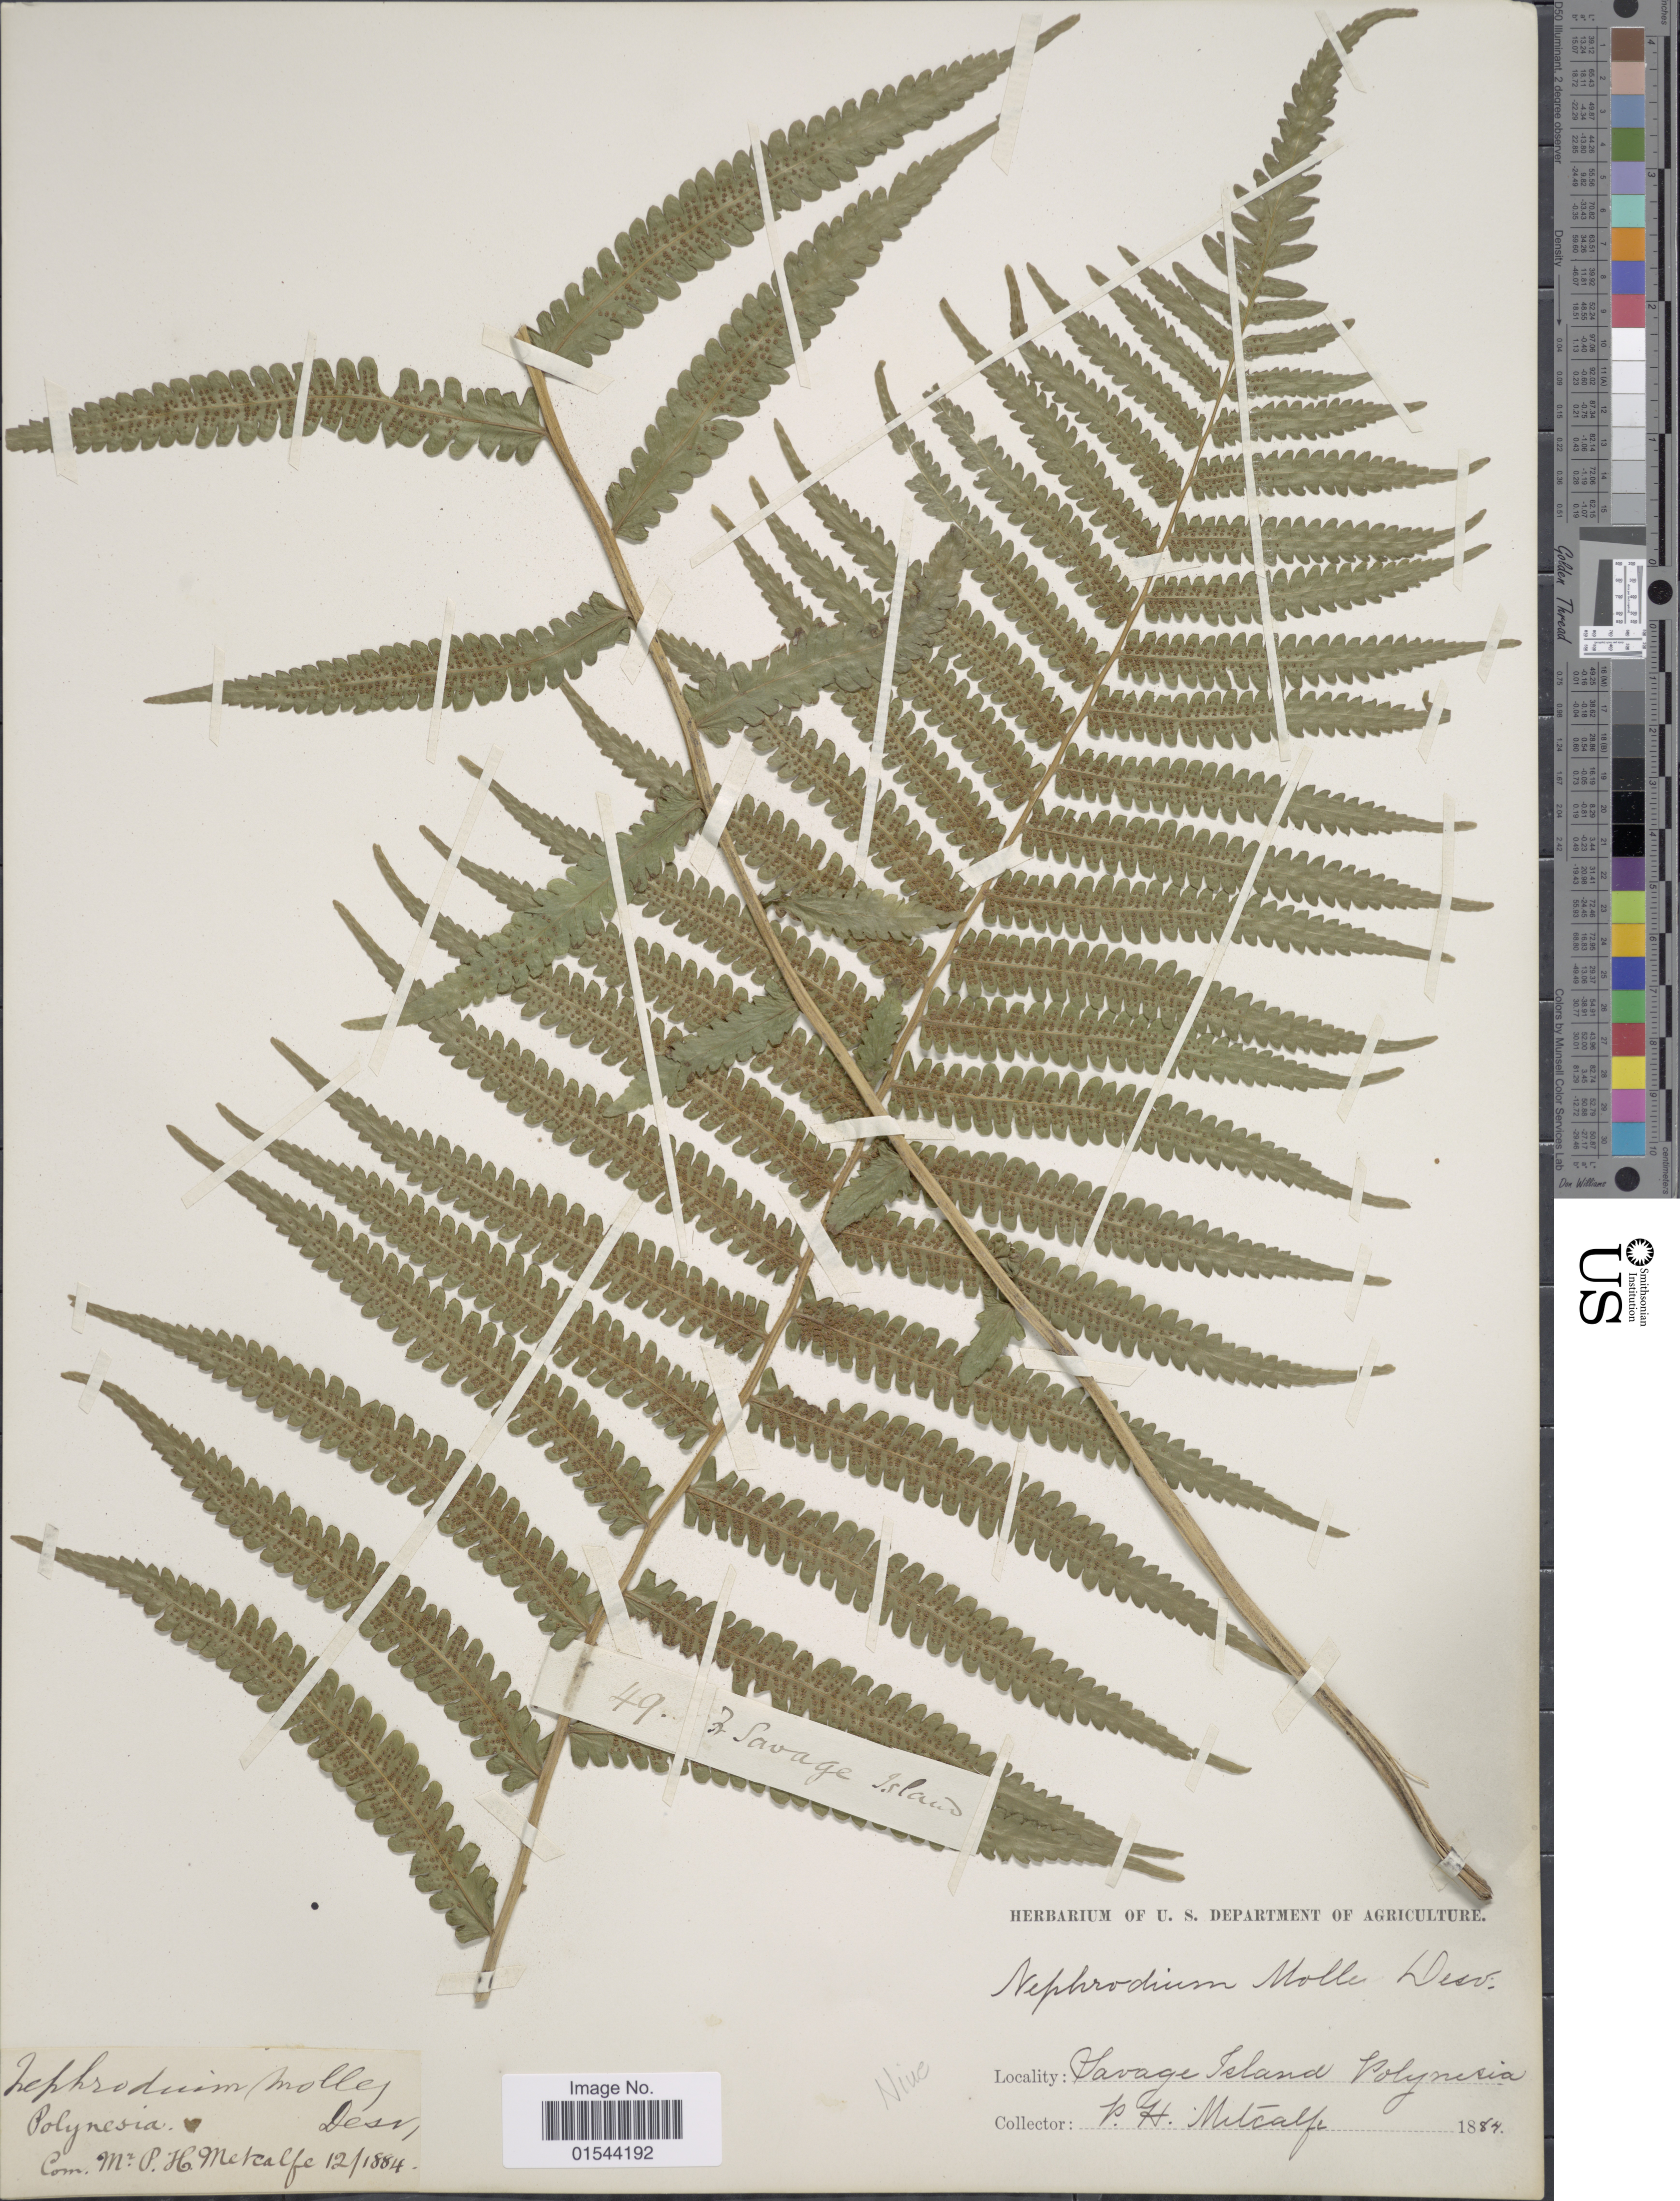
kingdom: Plantae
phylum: Tracheophyta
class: Polypodiopsida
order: Polypodiales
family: Thelypteridaceae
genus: Christella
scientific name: Christella parasitica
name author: (L.) H. Lév.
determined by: Wagner, W. L., (BOT), Smithsonian Institution - National Museum of Natural History (UNITED STATES)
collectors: P. Metcalfe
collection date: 1884-12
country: Niue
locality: Savage Island Polynesia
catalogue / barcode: US 103028